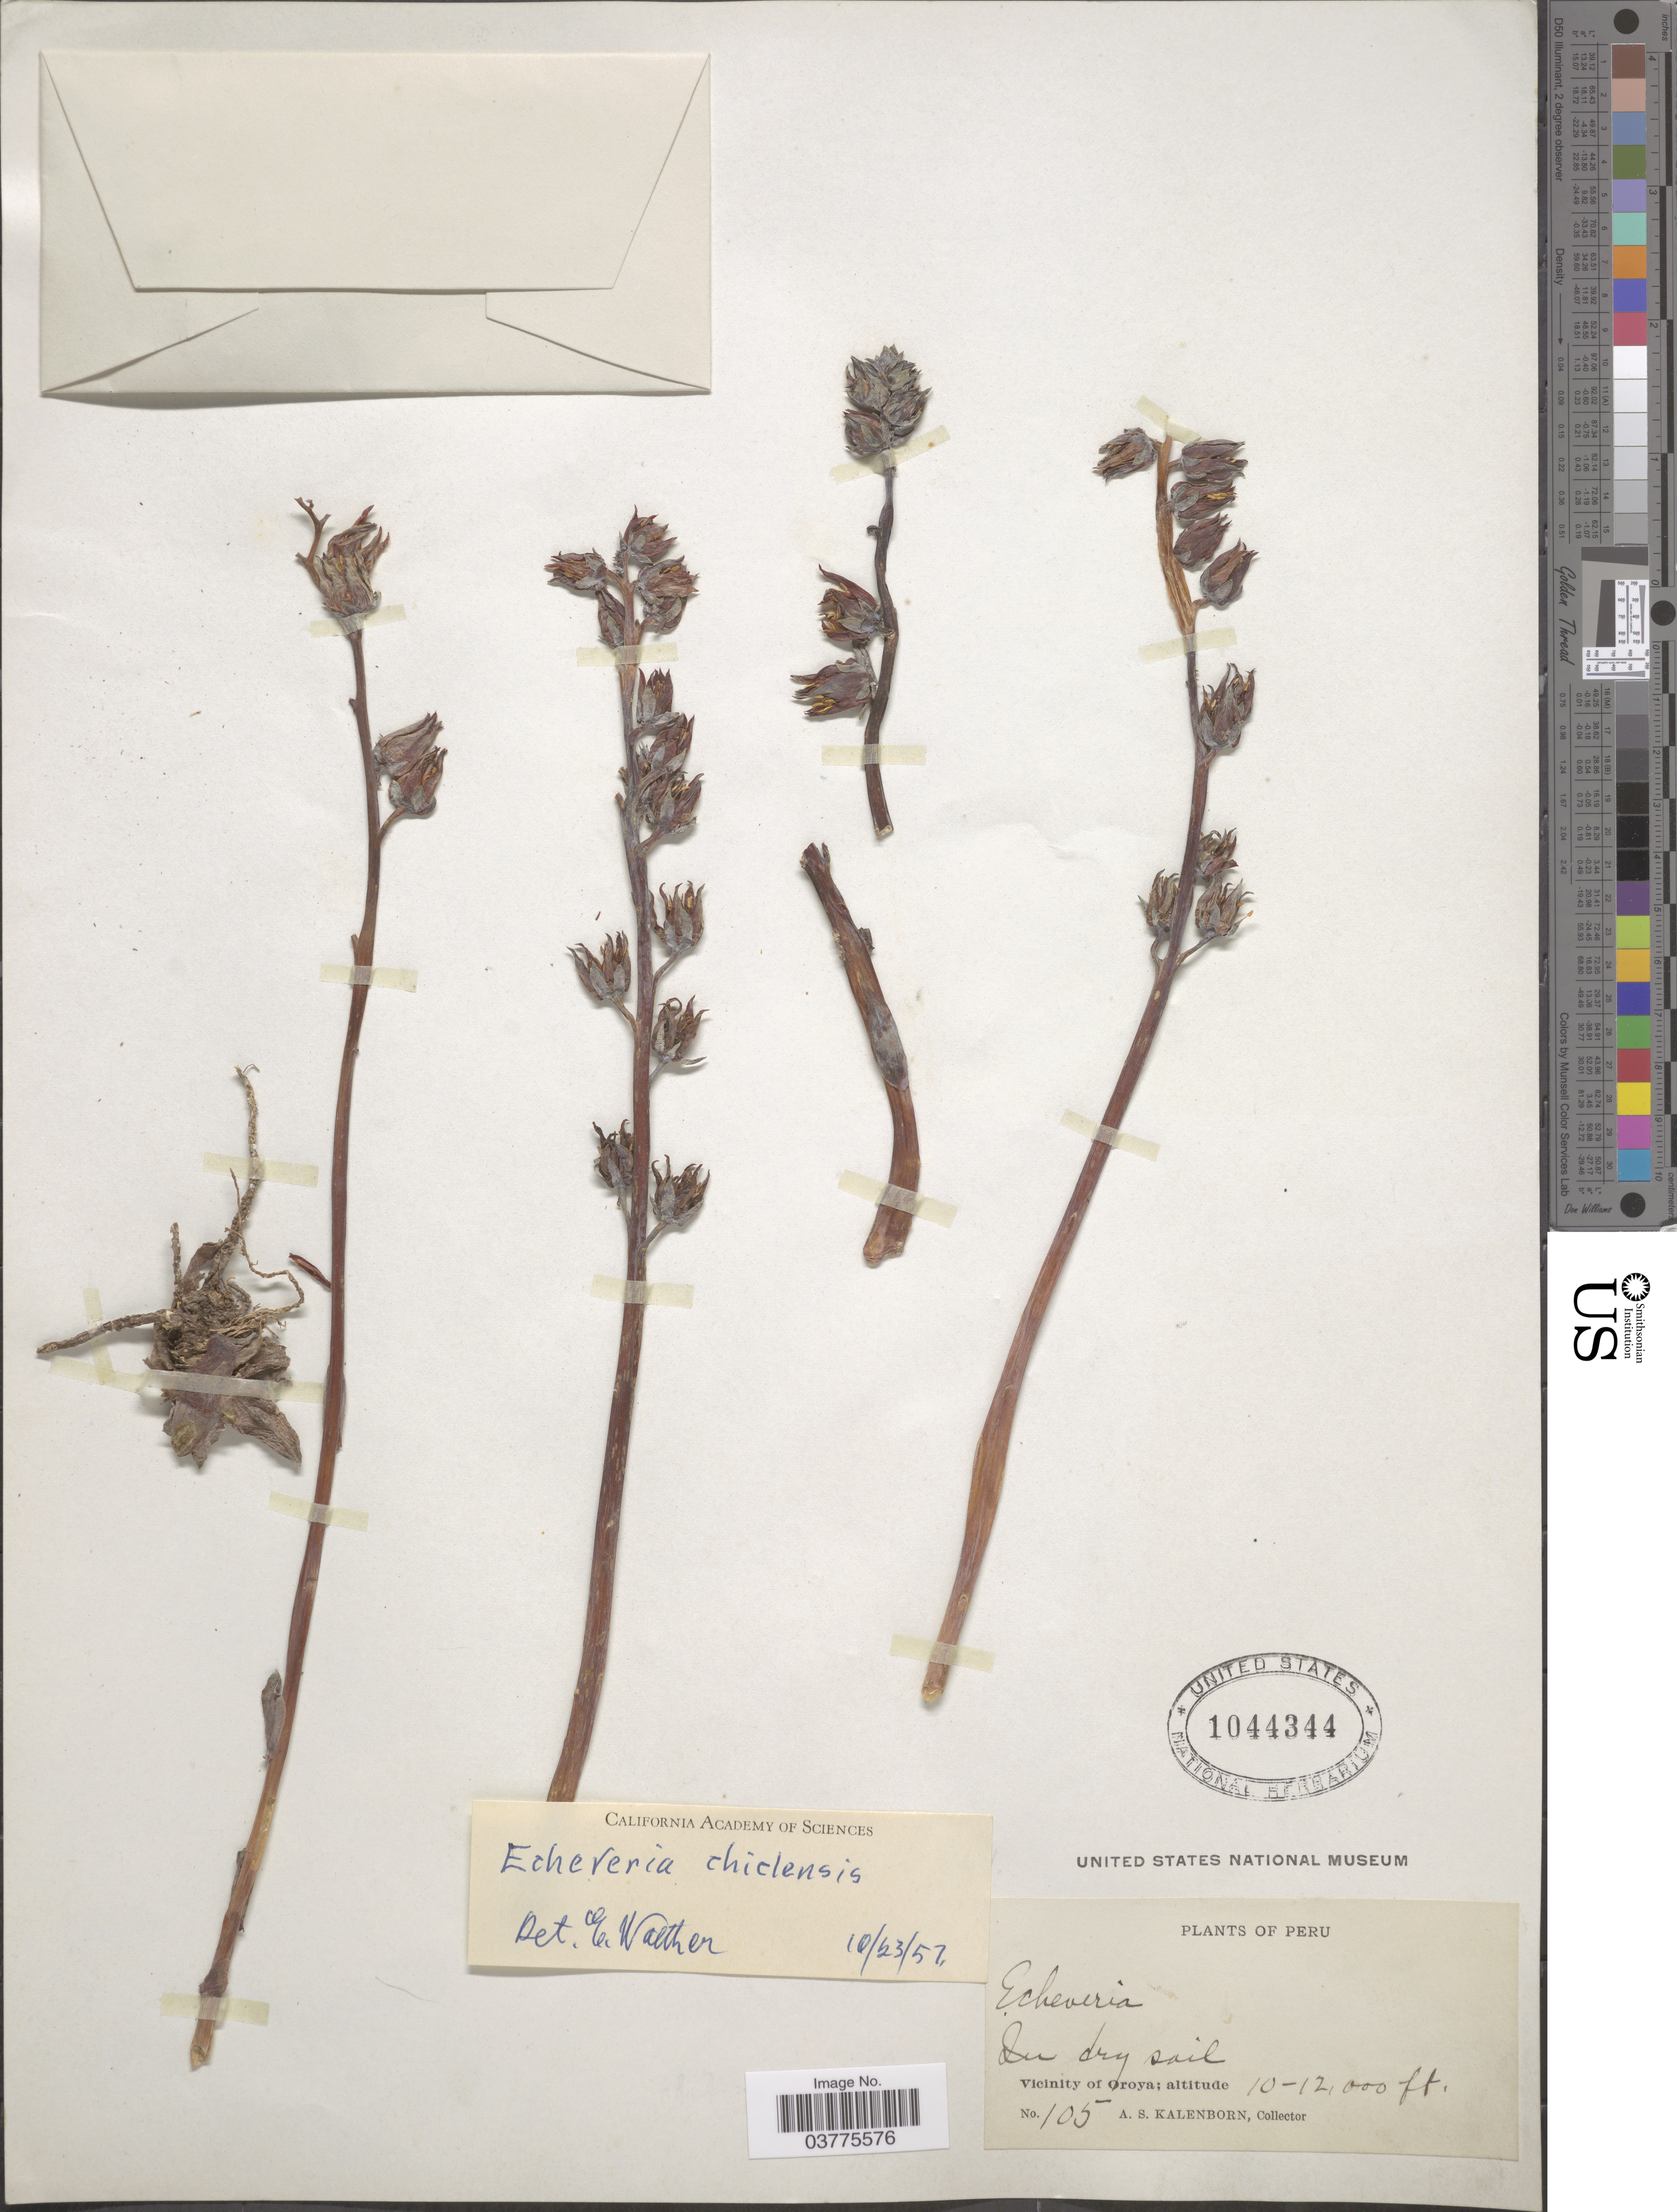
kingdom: Plantae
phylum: Tracheophyta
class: Magnoliopsida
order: Saxifragales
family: Crassulaceae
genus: Echeveria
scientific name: Echeveria chiclensis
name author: (Ball) A. Berger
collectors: A. Kalenborn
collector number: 105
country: Peru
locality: Vicinity of Oroya.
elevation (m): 3048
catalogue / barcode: US 1044344